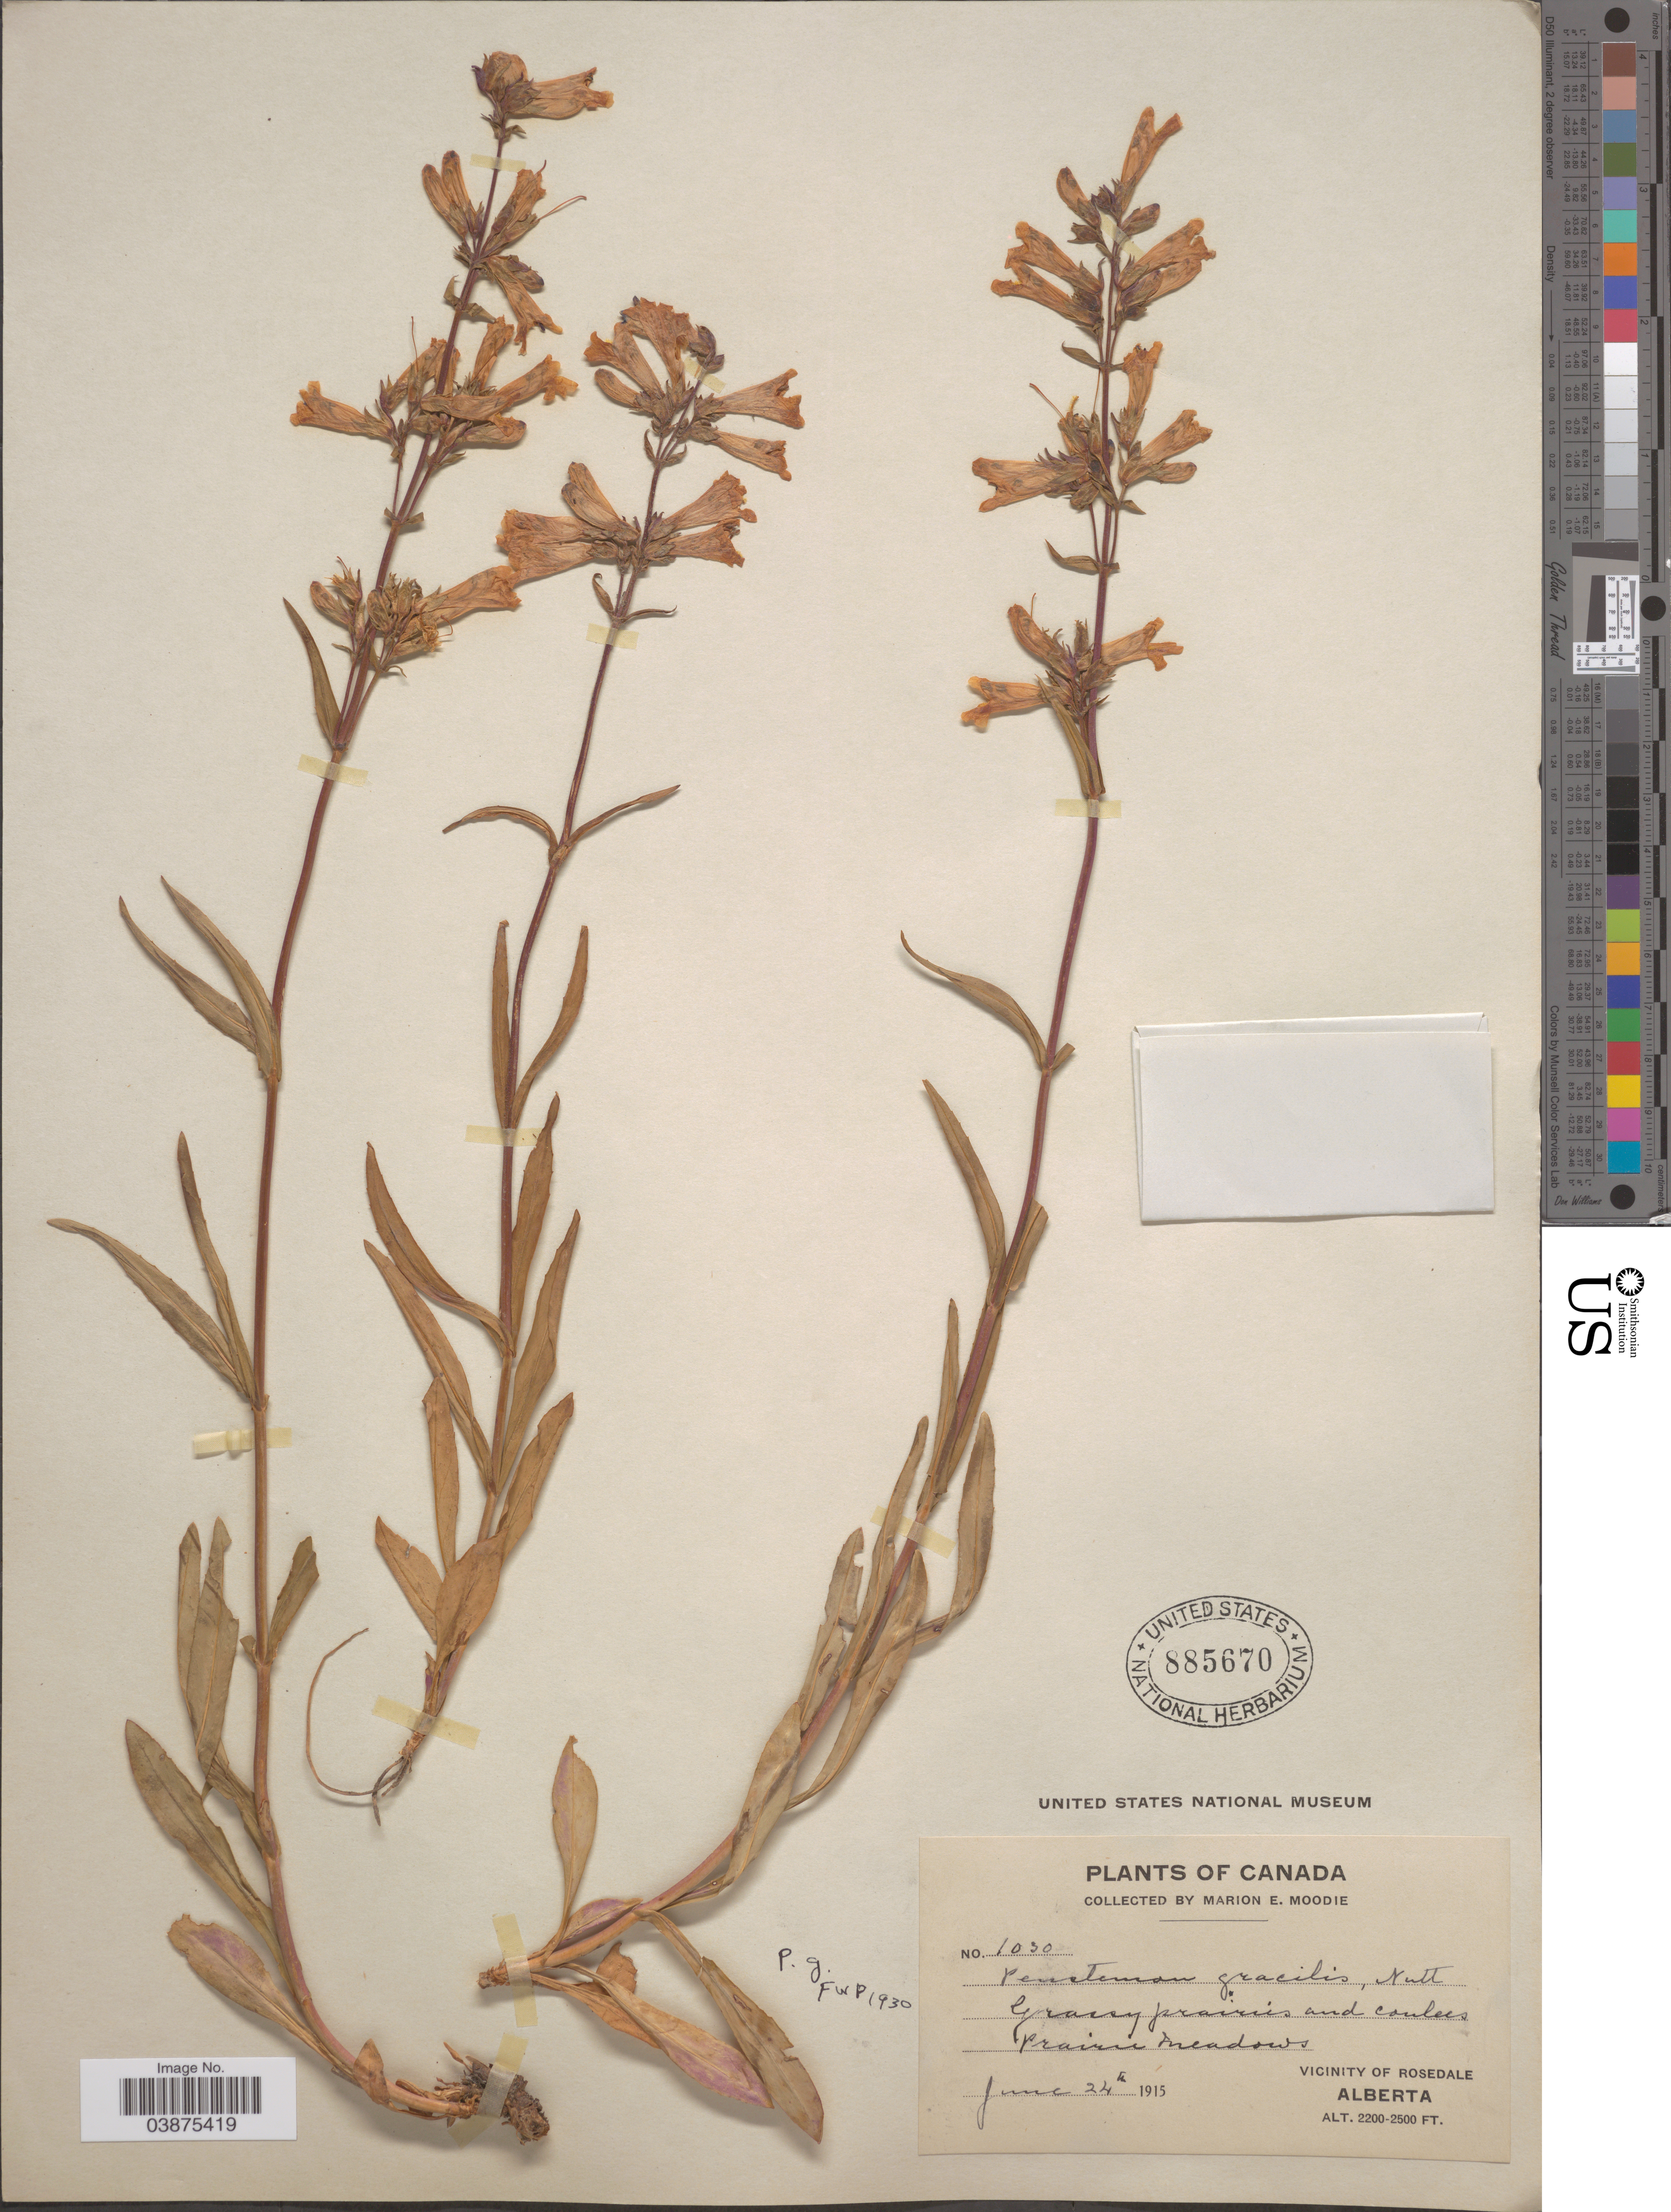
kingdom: Plantae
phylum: Tracheophyta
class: Magnoliopsida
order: Lamiales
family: Plantaginaceae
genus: Penstemon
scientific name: Penstemon gracilis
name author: Nutt.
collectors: M. E. Moodie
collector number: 1030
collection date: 1915-06-24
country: Canada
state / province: Alberta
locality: Grassy prairies and coulees. Prairies meadows. Vicinity of Rosedale.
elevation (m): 671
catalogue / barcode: US 885670